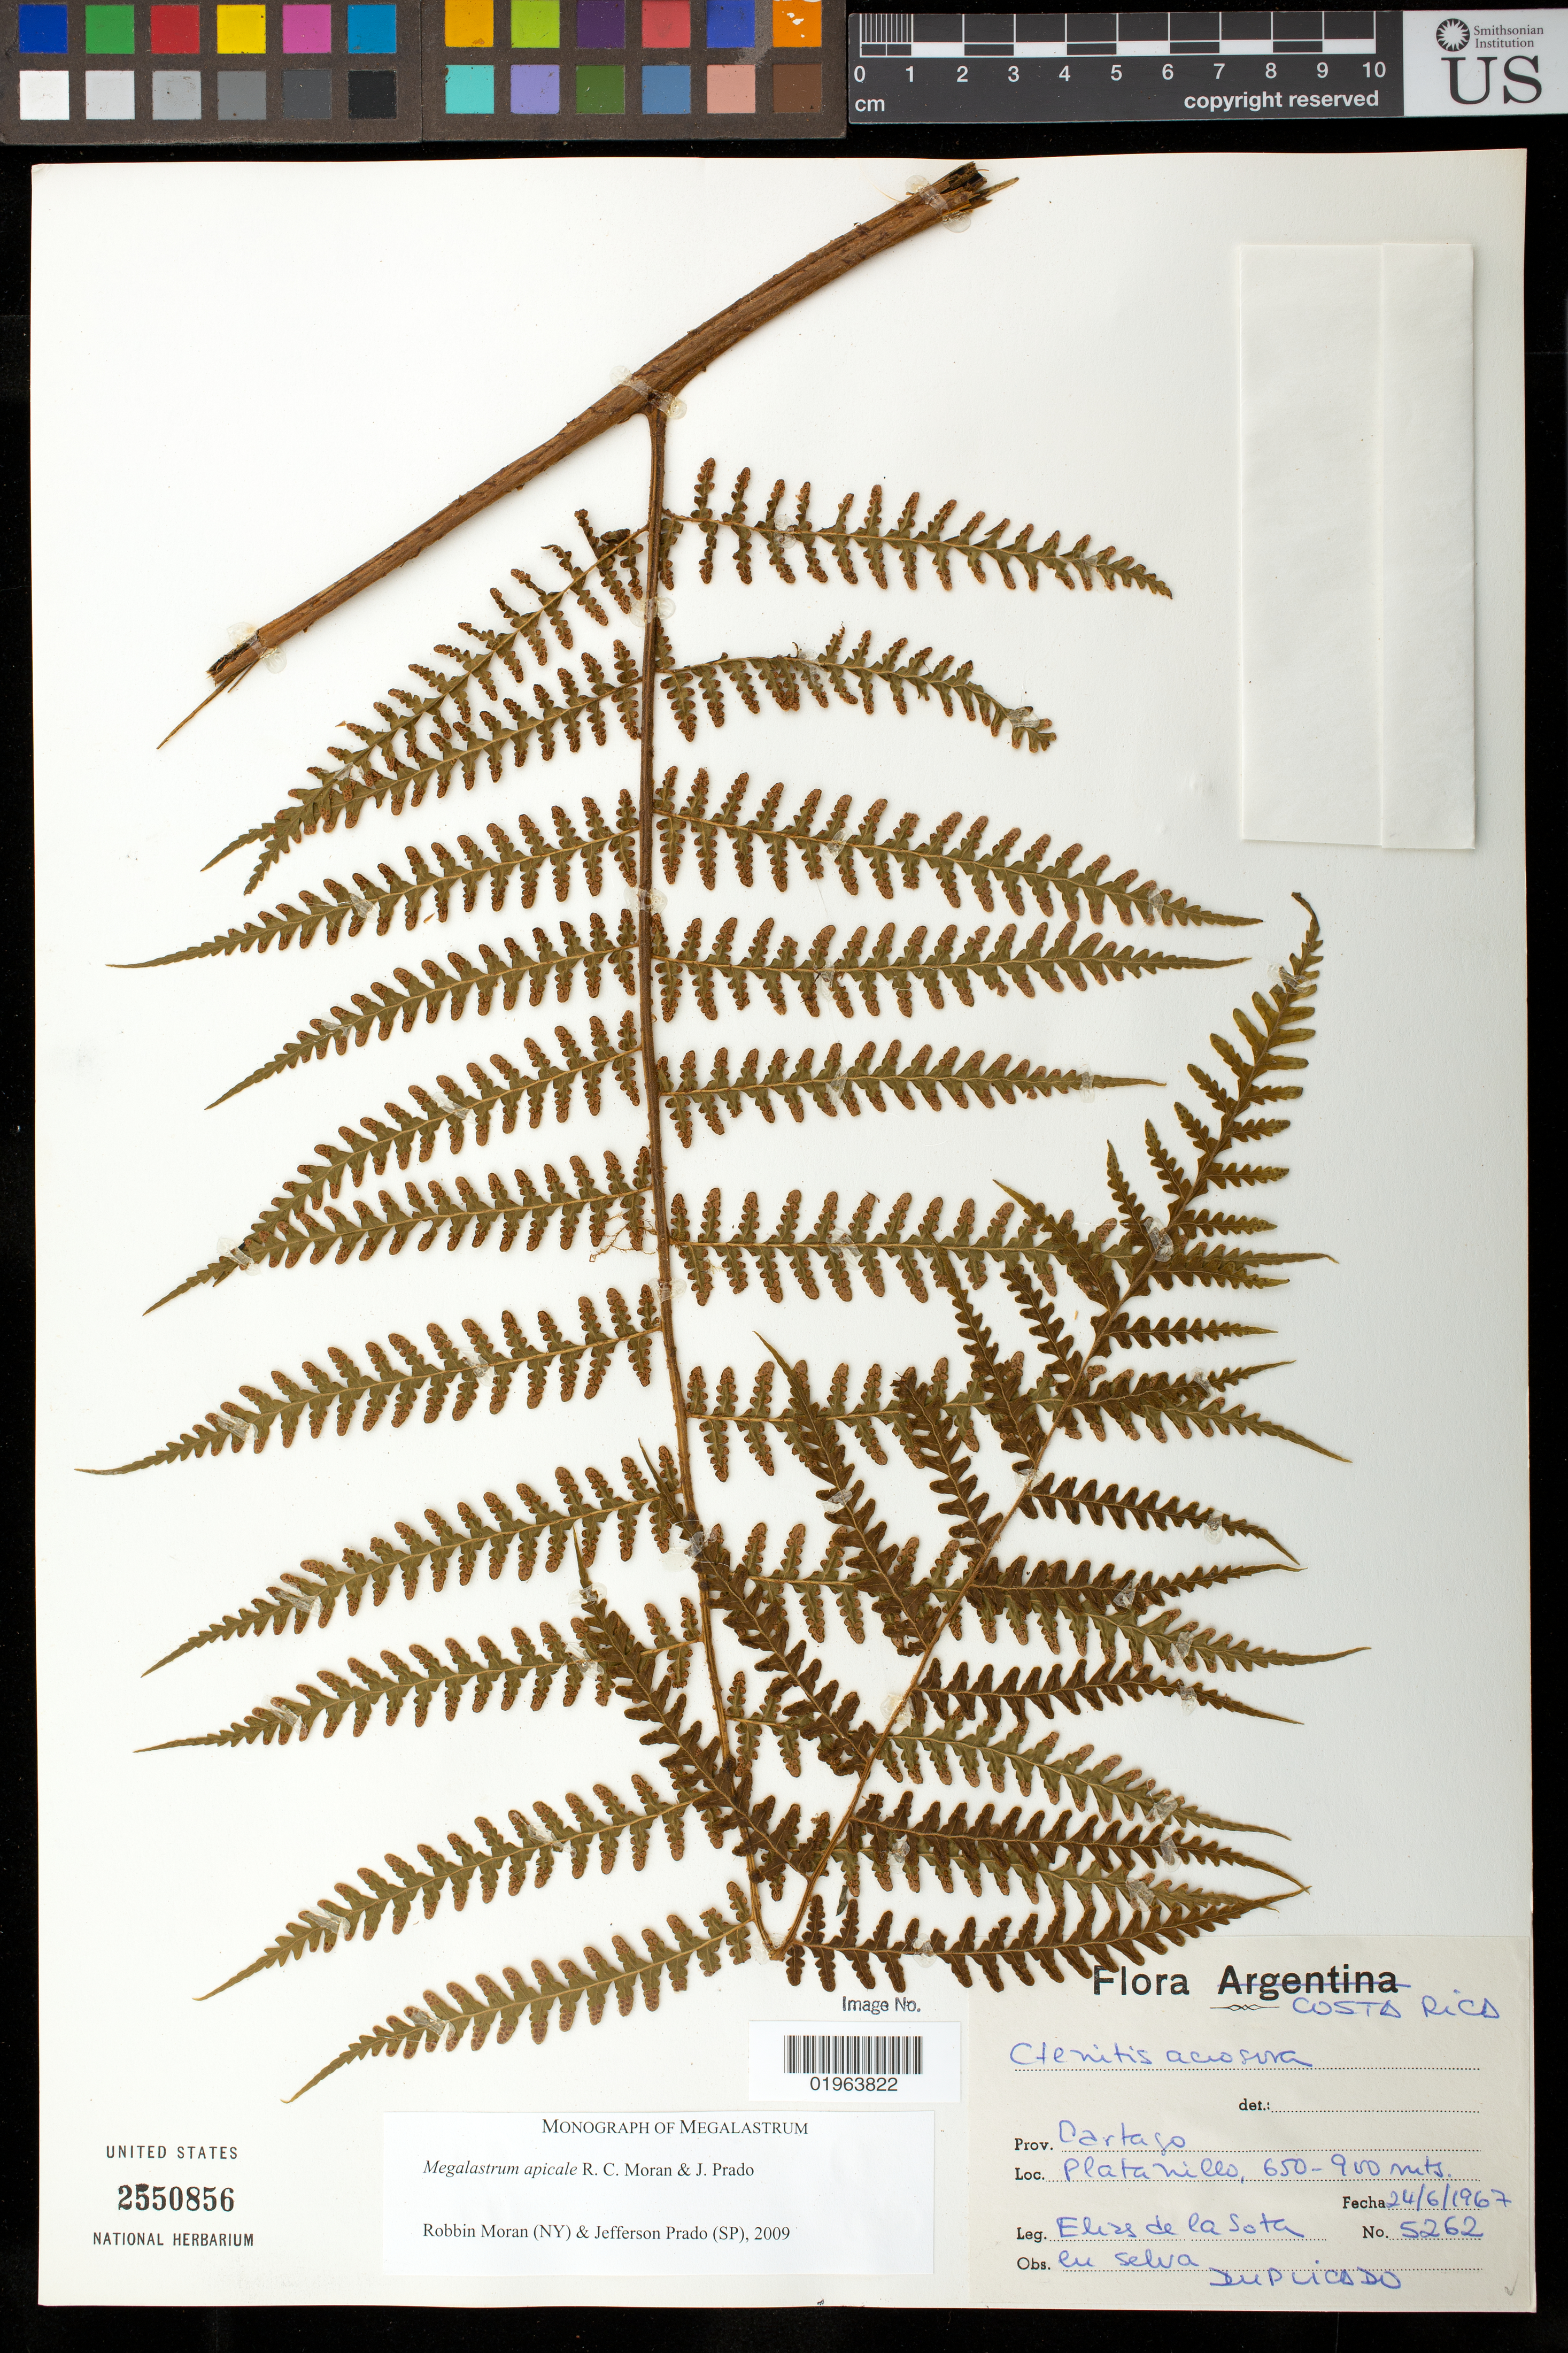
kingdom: Plantae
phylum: Tracheophyta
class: Polypodiopsida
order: Polypodiales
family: Dryopteridaceae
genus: Megalastrum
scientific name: Megalastrum apicale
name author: R.C. Moran & J. Prado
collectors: E. R. de la Sota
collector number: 5262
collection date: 1967-06-24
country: Costa Rica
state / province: Cartago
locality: Platanillo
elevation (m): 650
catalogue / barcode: US 2550856